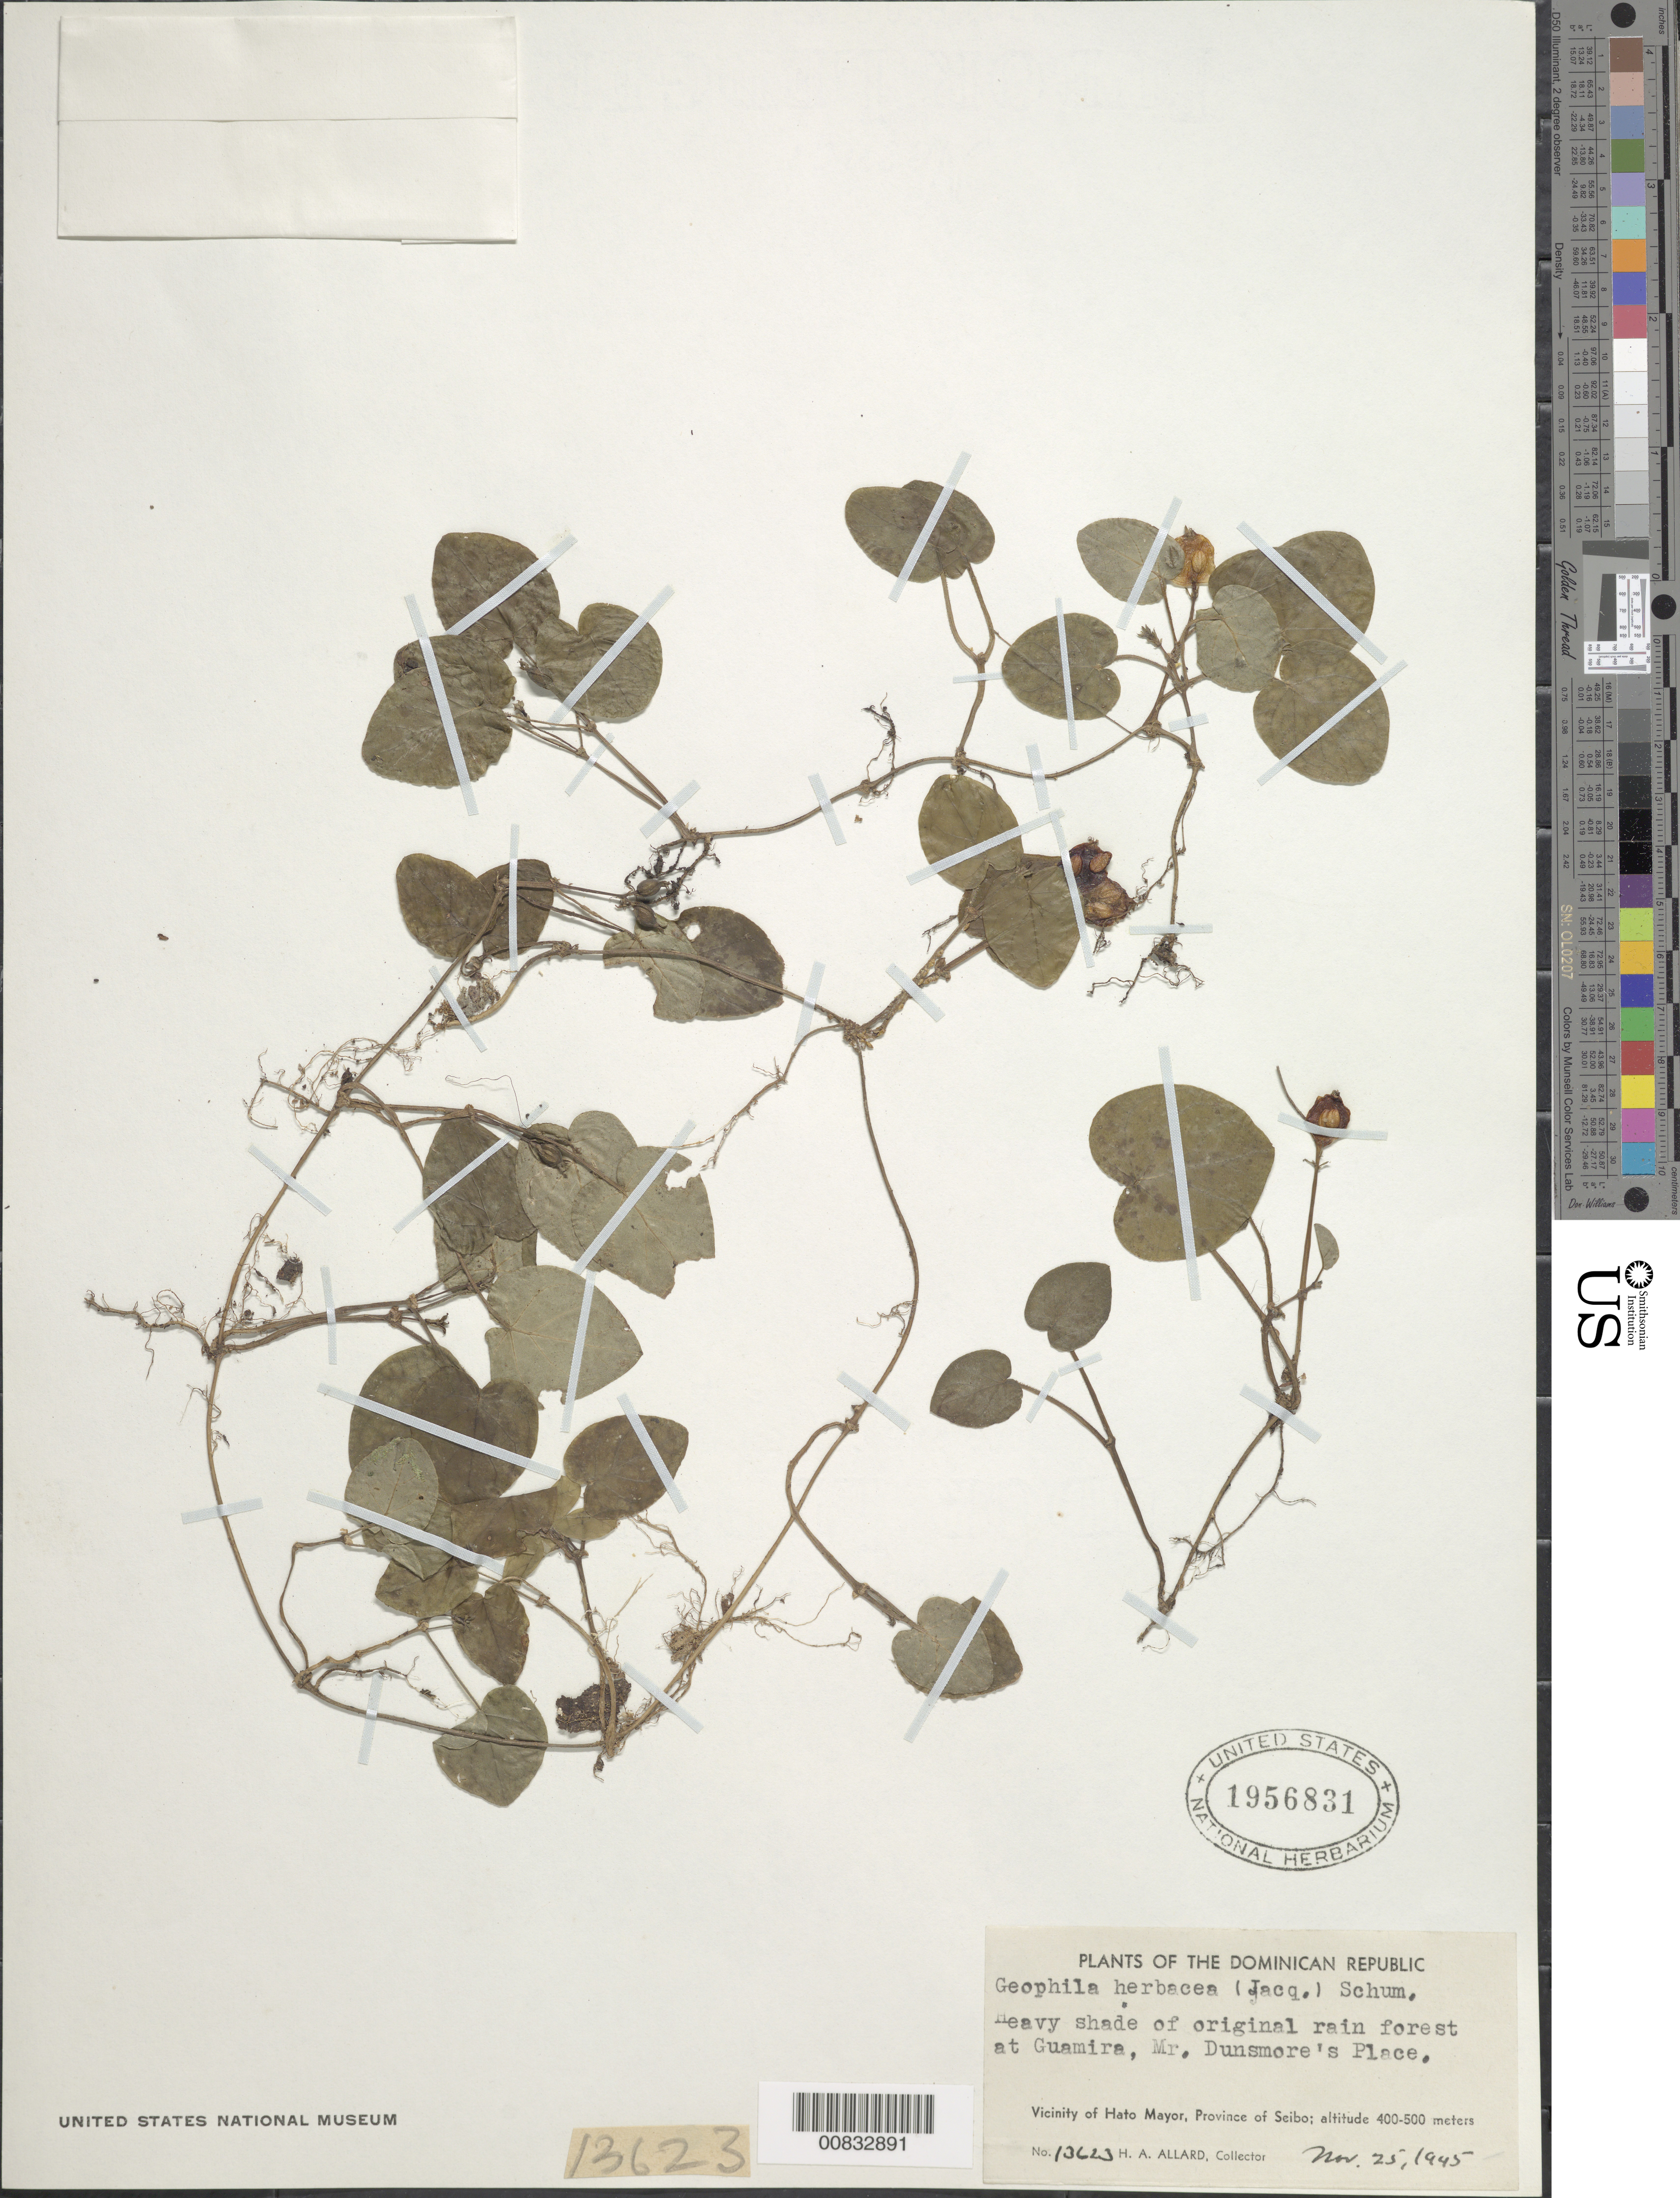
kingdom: Plantae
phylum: Tracheophyta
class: Magnoliopsida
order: Gentianales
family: Rubiaceae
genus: Geophila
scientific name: Geophila repens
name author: (L.) I.M. Johnst.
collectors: H. A. Allard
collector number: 13623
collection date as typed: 25 Nov 1945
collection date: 1945-11-25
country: Dominican Republic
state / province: El Seibo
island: Hispaniola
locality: Vicinity of Hato Mayor, Guamira, Mr. Dunsmore's Place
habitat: Heavy shade of original rain forest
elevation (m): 400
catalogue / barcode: US 1956831